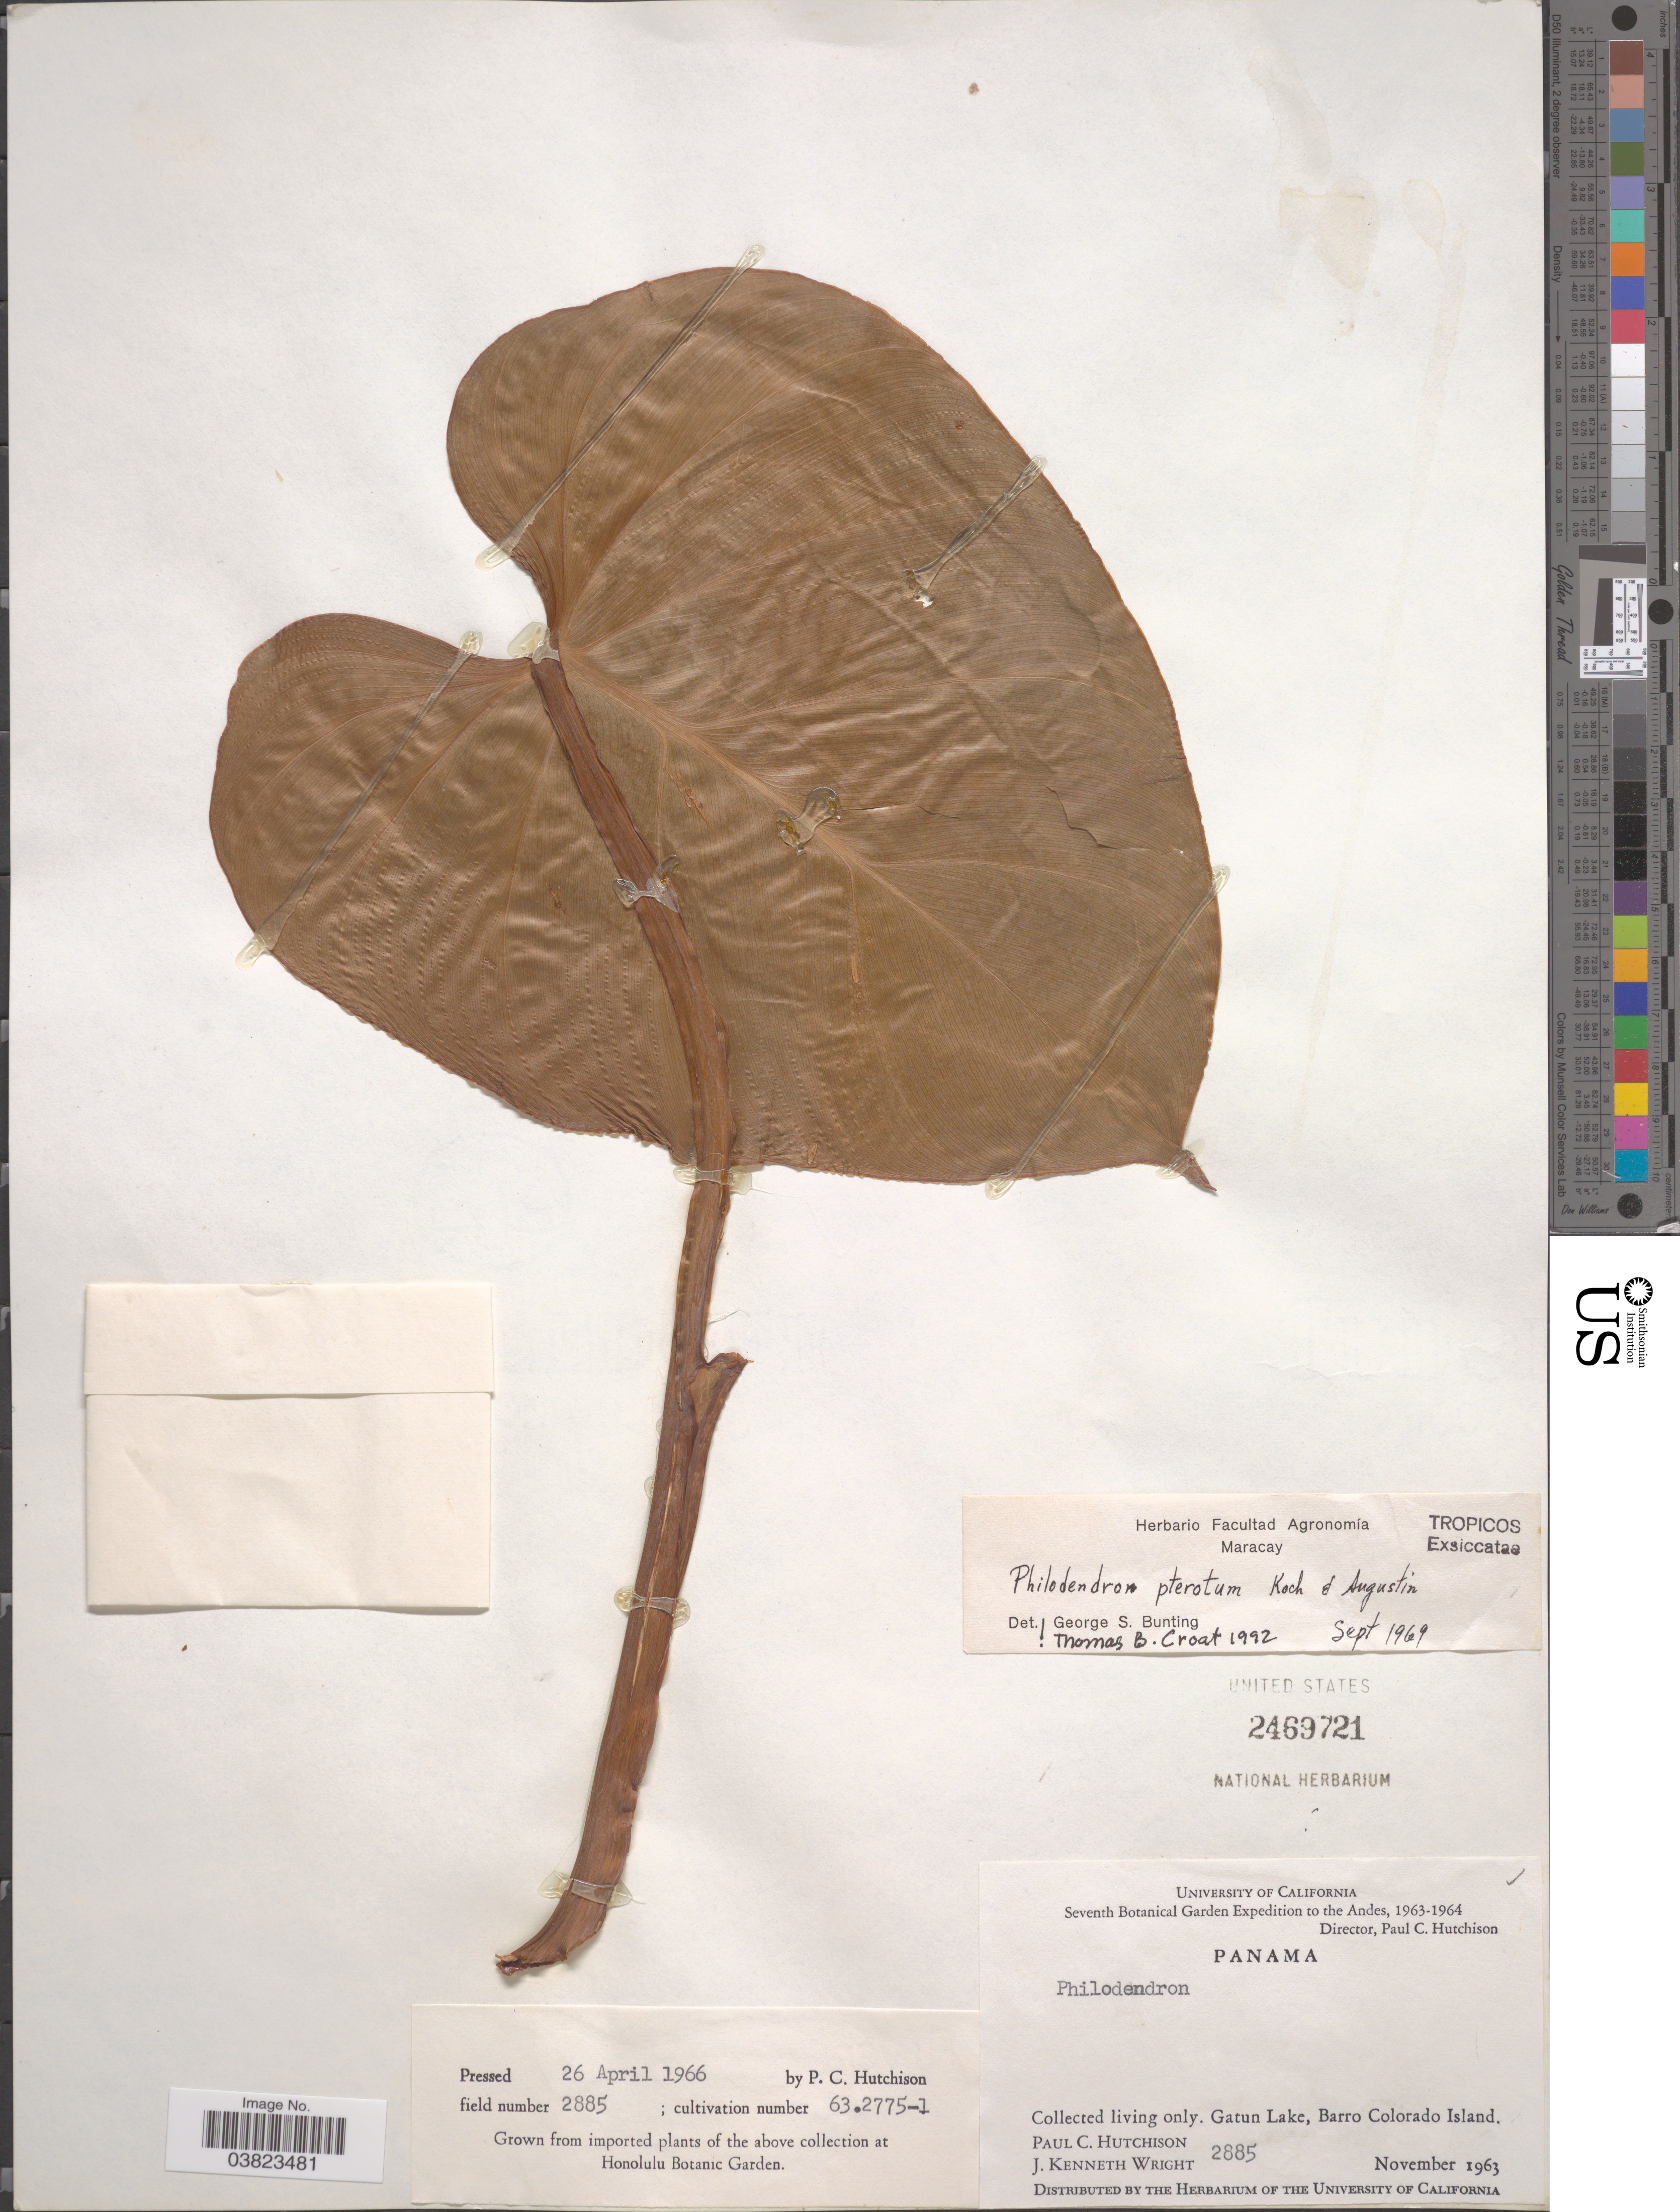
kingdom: Plantae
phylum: Tracheophyta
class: Liliopsida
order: Alismatales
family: Araceae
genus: Philodendron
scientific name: Philodendron pterotum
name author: K. Koch & Augustin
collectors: P. C. Hutchison & J. K. Wright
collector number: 2885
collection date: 1963-11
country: Panama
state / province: Panamá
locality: The Andes. Gatun Lake, Barro Colorado Island.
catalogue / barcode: US 2469721